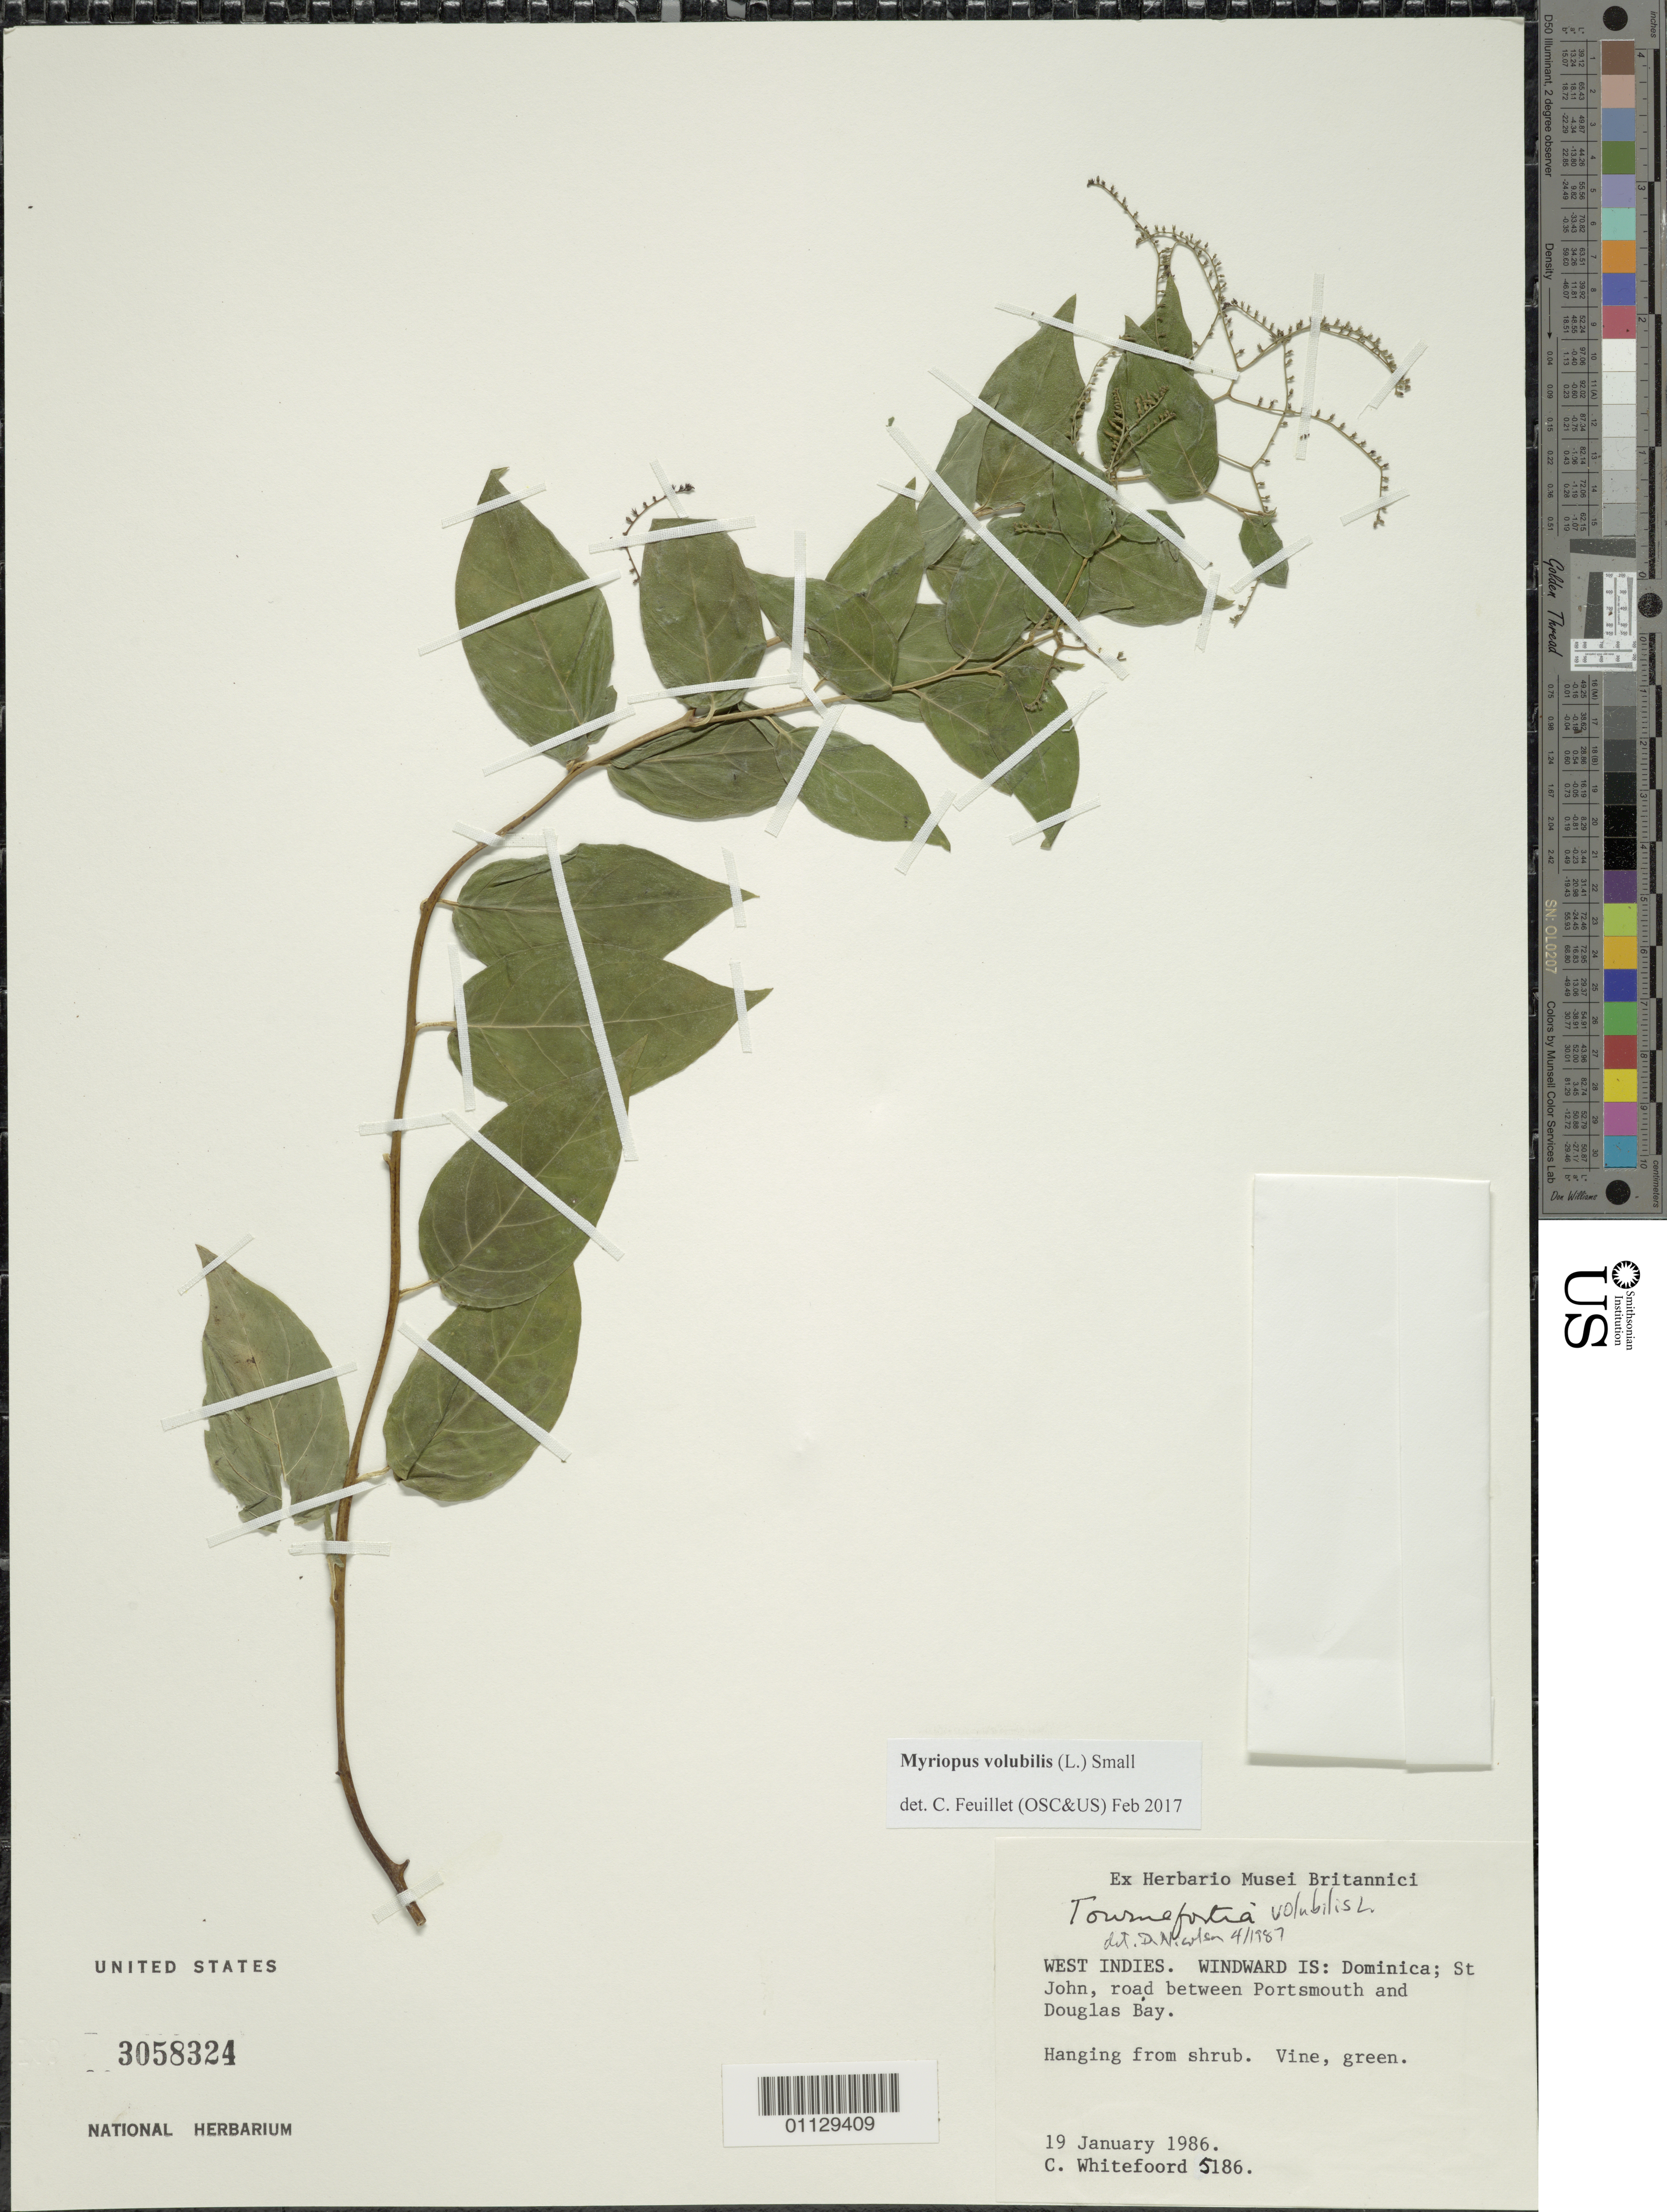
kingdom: Plantae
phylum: Tracheophyta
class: Magnoliopsida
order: Boraginales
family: Heliotropiaceae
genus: Myriopus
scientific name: Myriopus volubilis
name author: (L.) Small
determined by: Feuillet, C.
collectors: C. Whitefoord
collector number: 5186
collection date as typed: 19 Jan 1986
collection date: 1986-01-19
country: Dominica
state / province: St. John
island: Dominica I.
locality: St. John, road between Portsmouth and Douglas Bay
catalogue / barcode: US 3058324